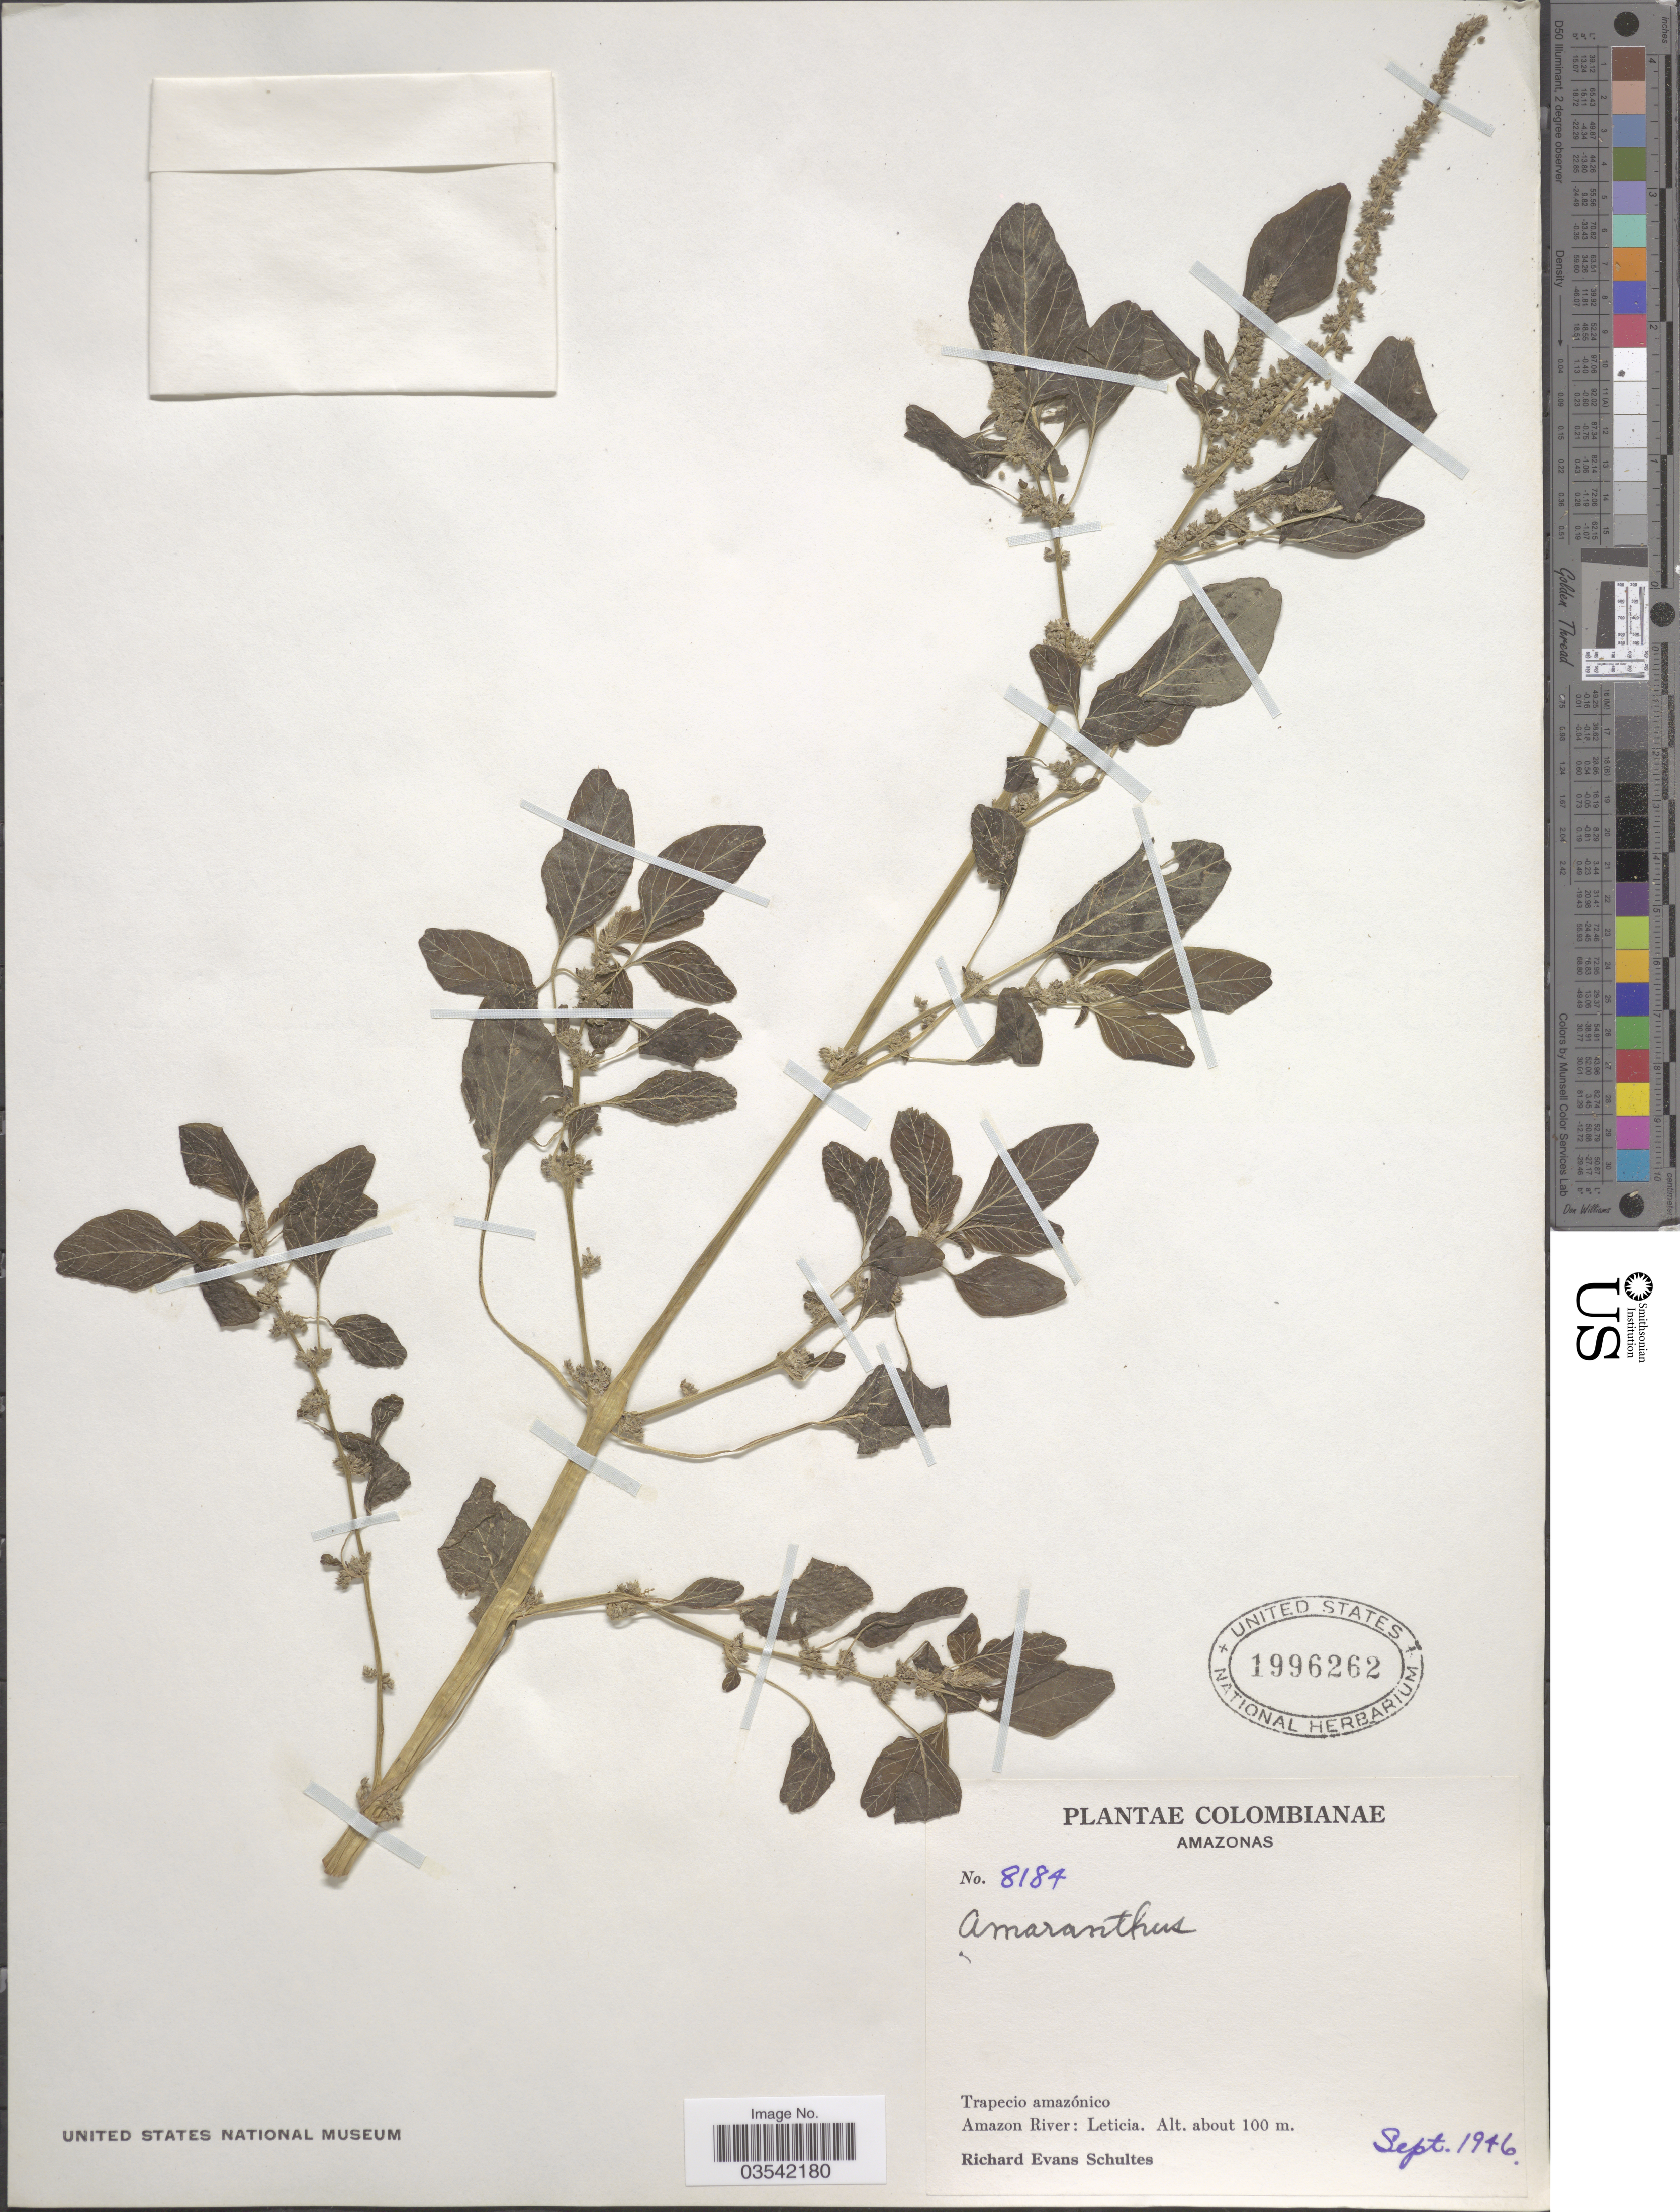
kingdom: Plantae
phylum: Tracheophyta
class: Magnoliopsida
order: Caryophyllales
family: Amaranthaceae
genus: Amaranthus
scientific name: Amaranthus sp.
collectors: R. E. Schultes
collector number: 8184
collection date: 1946-09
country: Colombia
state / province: Amazônas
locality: Amazon River: Leticia.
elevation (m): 100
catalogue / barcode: US 1996262